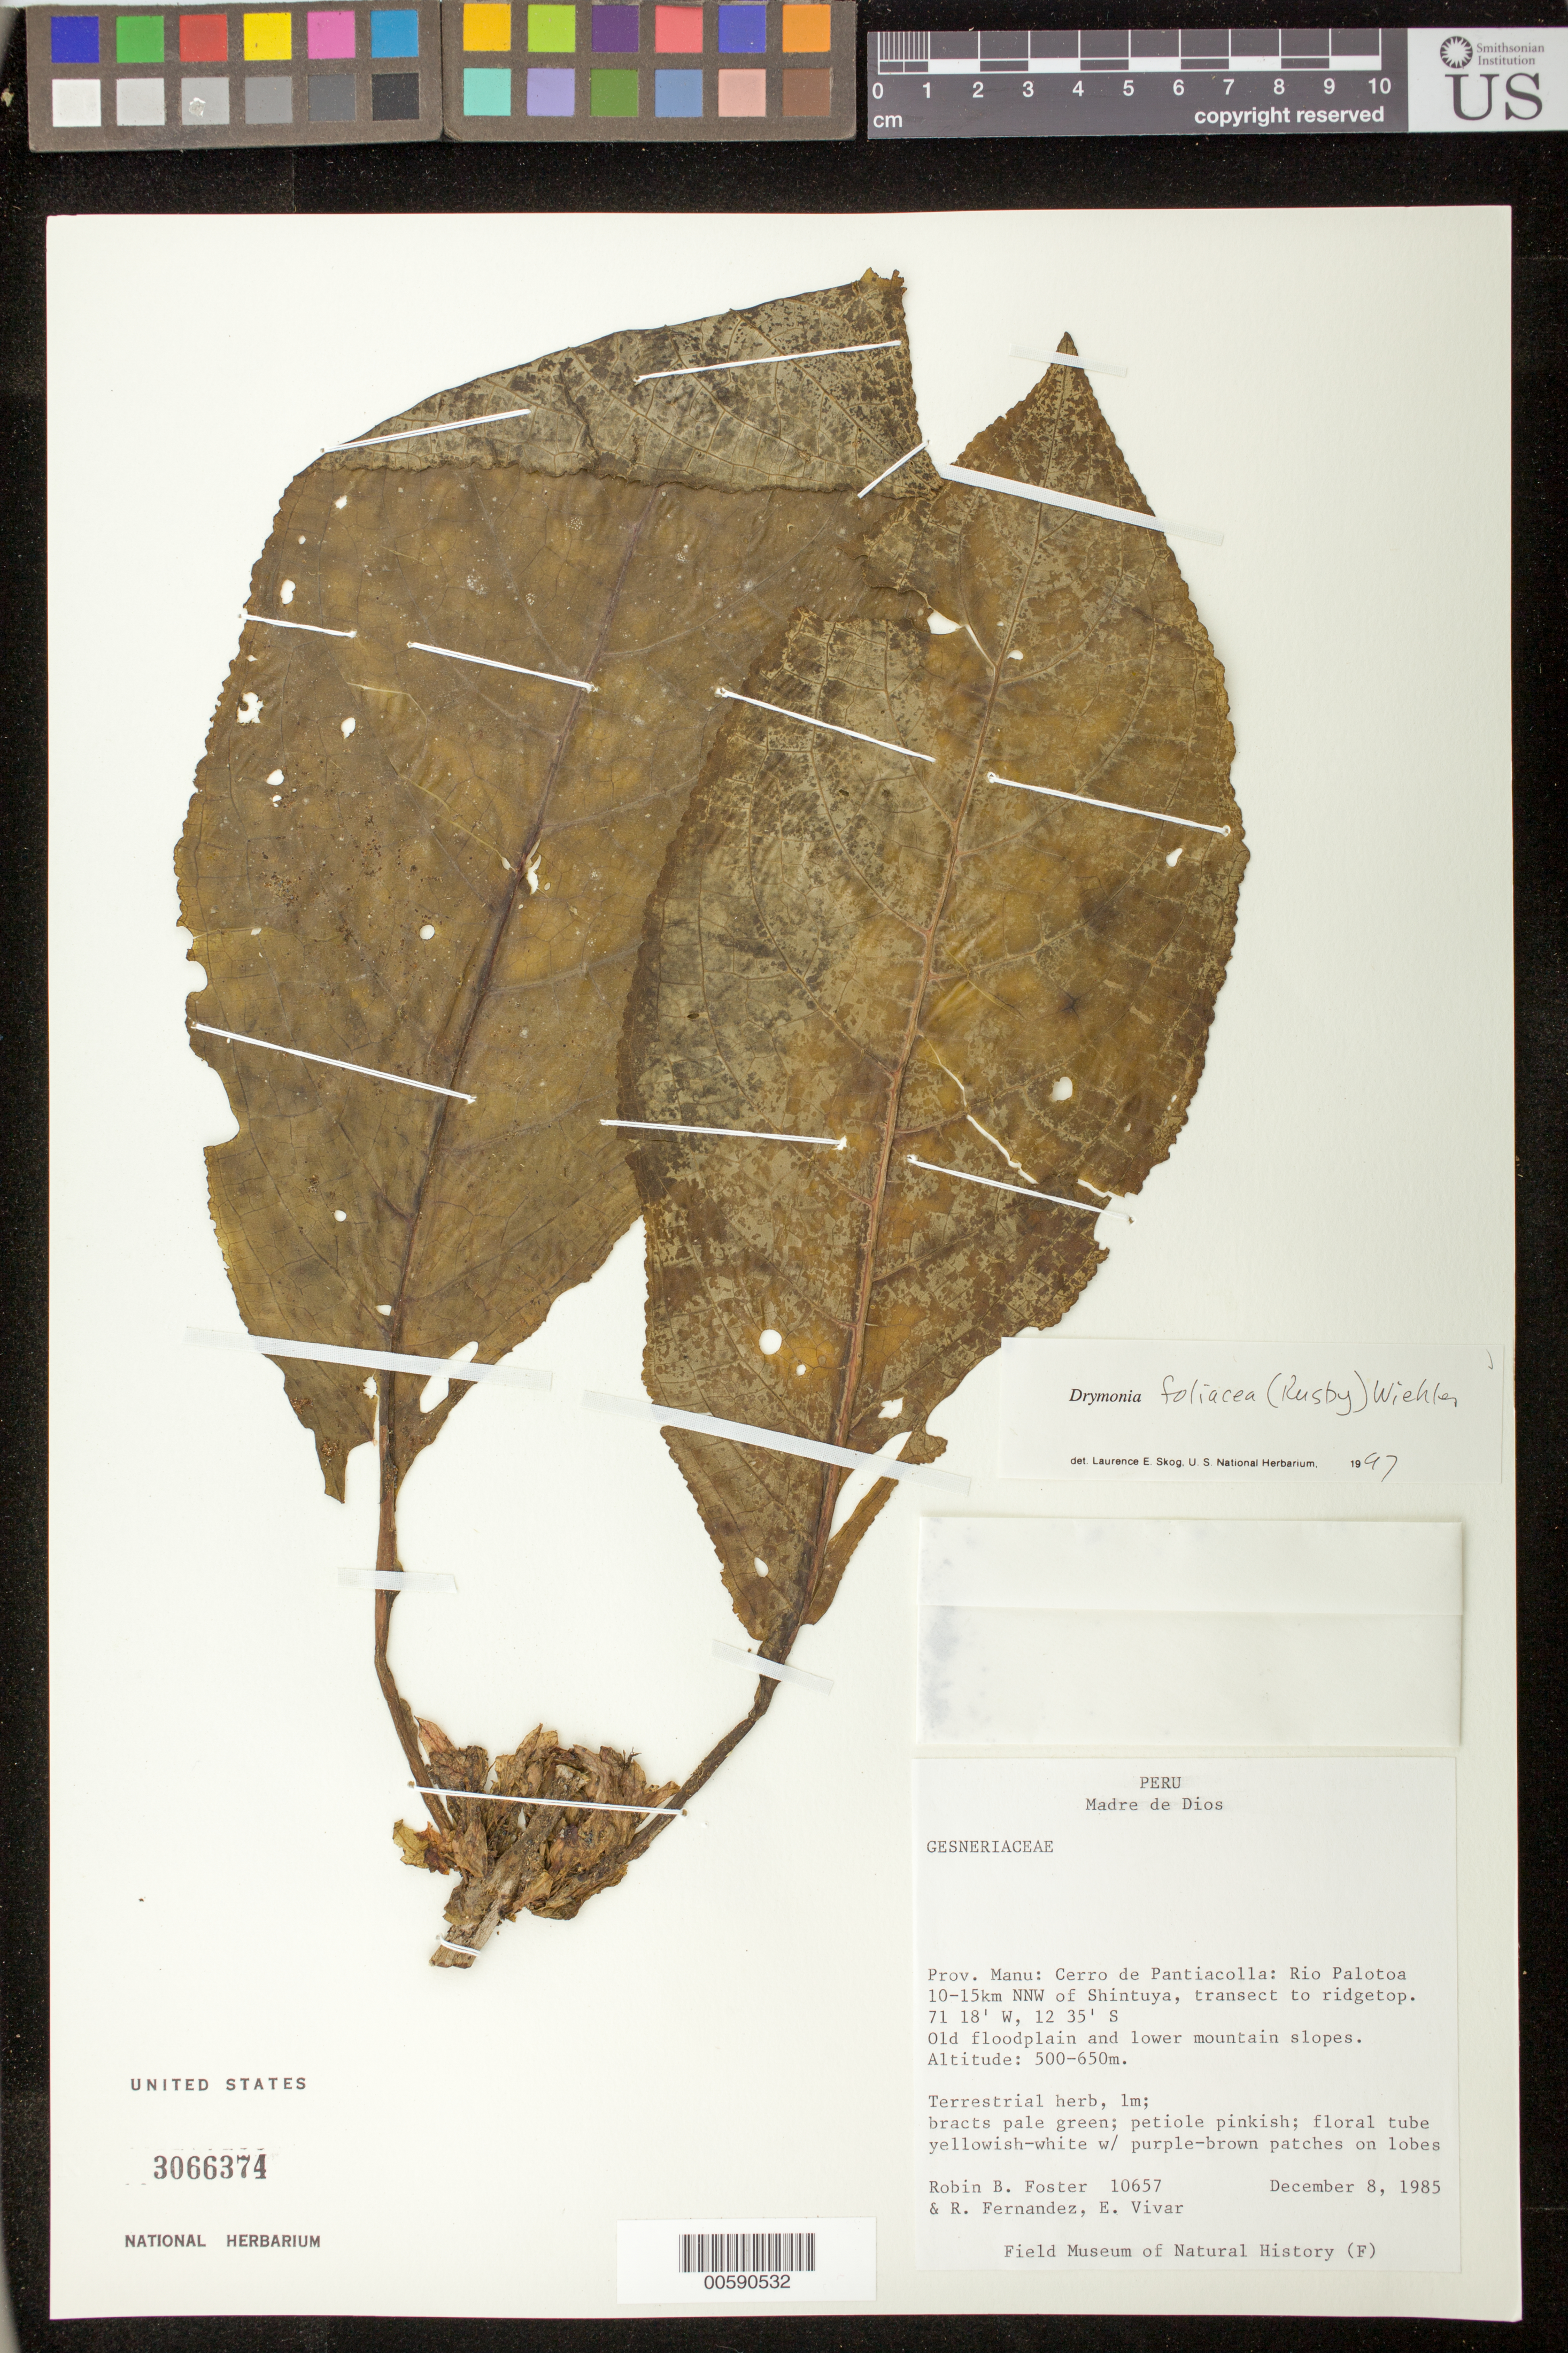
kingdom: Plantae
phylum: Tracheophyta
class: Magnoliopsida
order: Lamiales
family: Gesneriaceae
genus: Drymonia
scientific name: Drymonia foliacea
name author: (Rusby) Wiehler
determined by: Clark, J. L., (SEL), The Marie Selby Botanical Garden (UNITED STATES)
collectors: R. B. Foster, R. Fernandez & E. Vivar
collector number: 10657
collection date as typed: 08 Dec 1985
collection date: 1985-12-08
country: Peru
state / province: Madre de Dios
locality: Prov. Manu; Cerro de Pantiacolla, Rio Palotoa 10-15 km NNW of Shintuya, transect to ridgetop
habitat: Old floodplain and lower mountain slopes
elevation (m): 500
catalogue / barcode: US 3066374